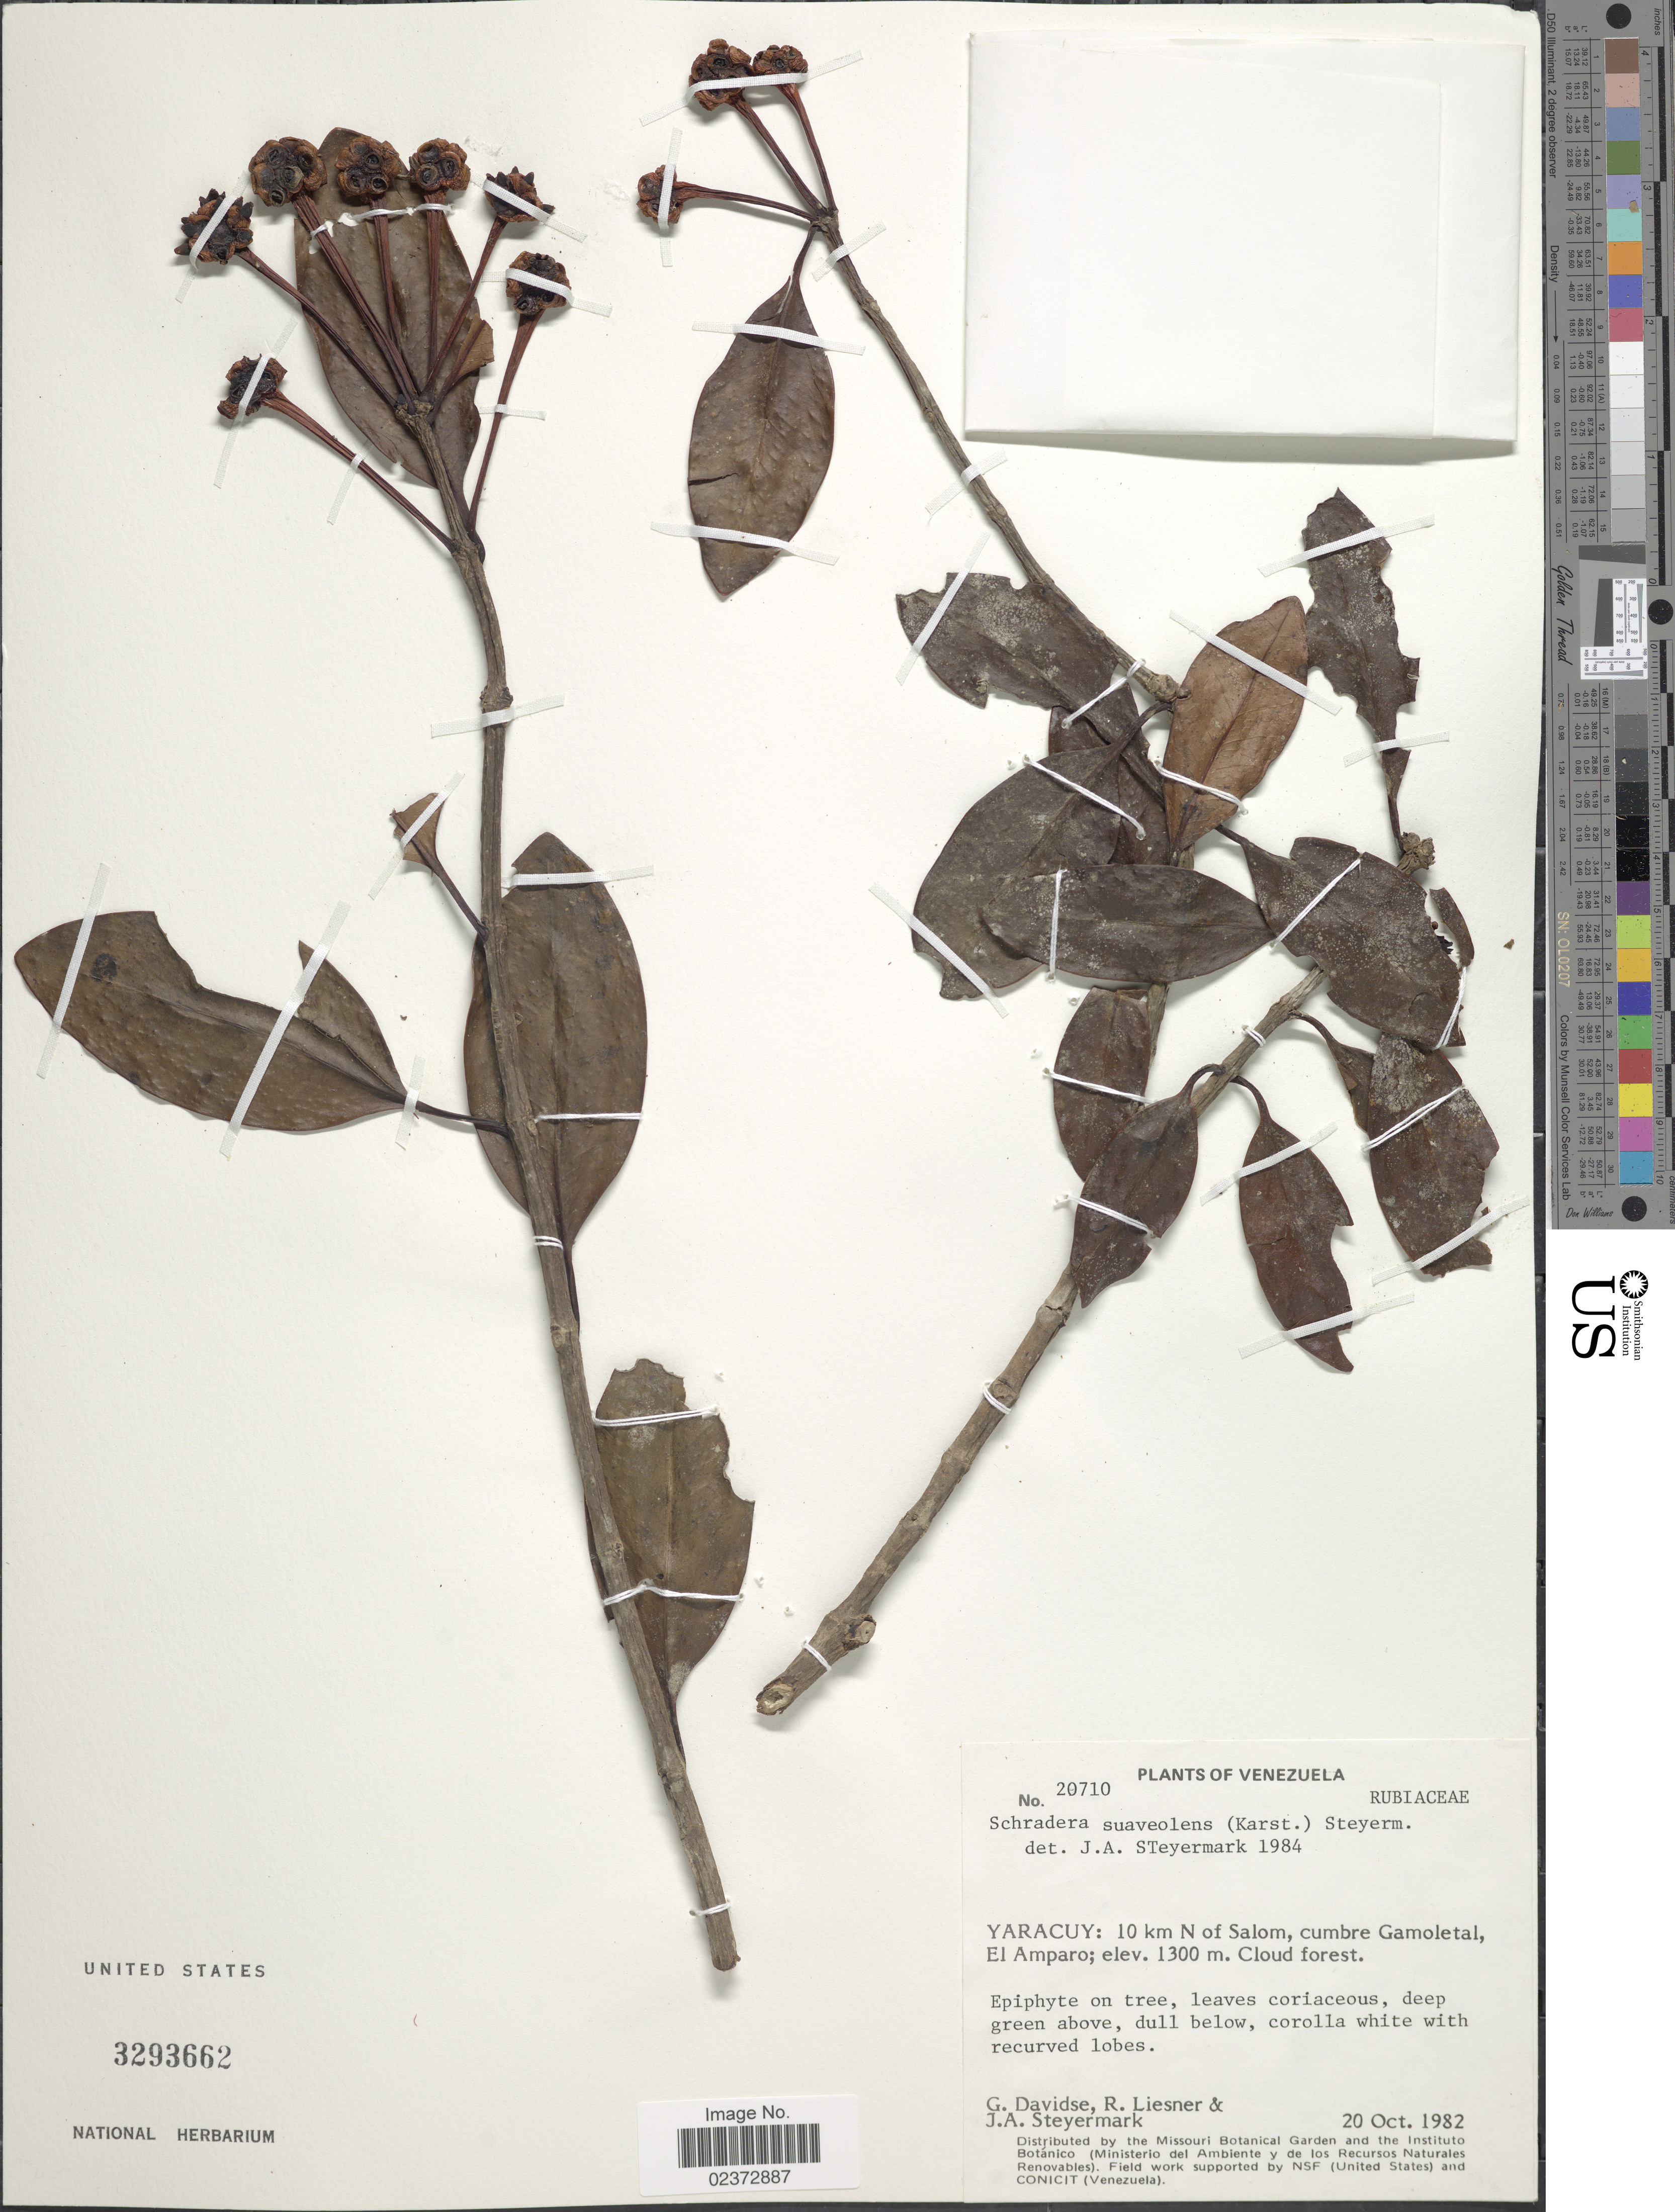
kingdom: Plantae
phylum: Tracheophyta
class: Magnoliopsida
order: Gentianales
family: Rubiaceae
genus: Schradera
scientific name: Schradera suaveolens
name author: (H. Karst.) Steyerm.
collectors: G. Davidse, R. L. Liesner & J. Steyermark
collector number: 20710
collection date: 1982-10-20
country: Venezuela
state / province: Yaracuy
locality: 10 km N of Salom, cumbre Gamoletal, El Amparo. Cloud forest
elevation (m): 1300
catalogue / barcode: US 3293662